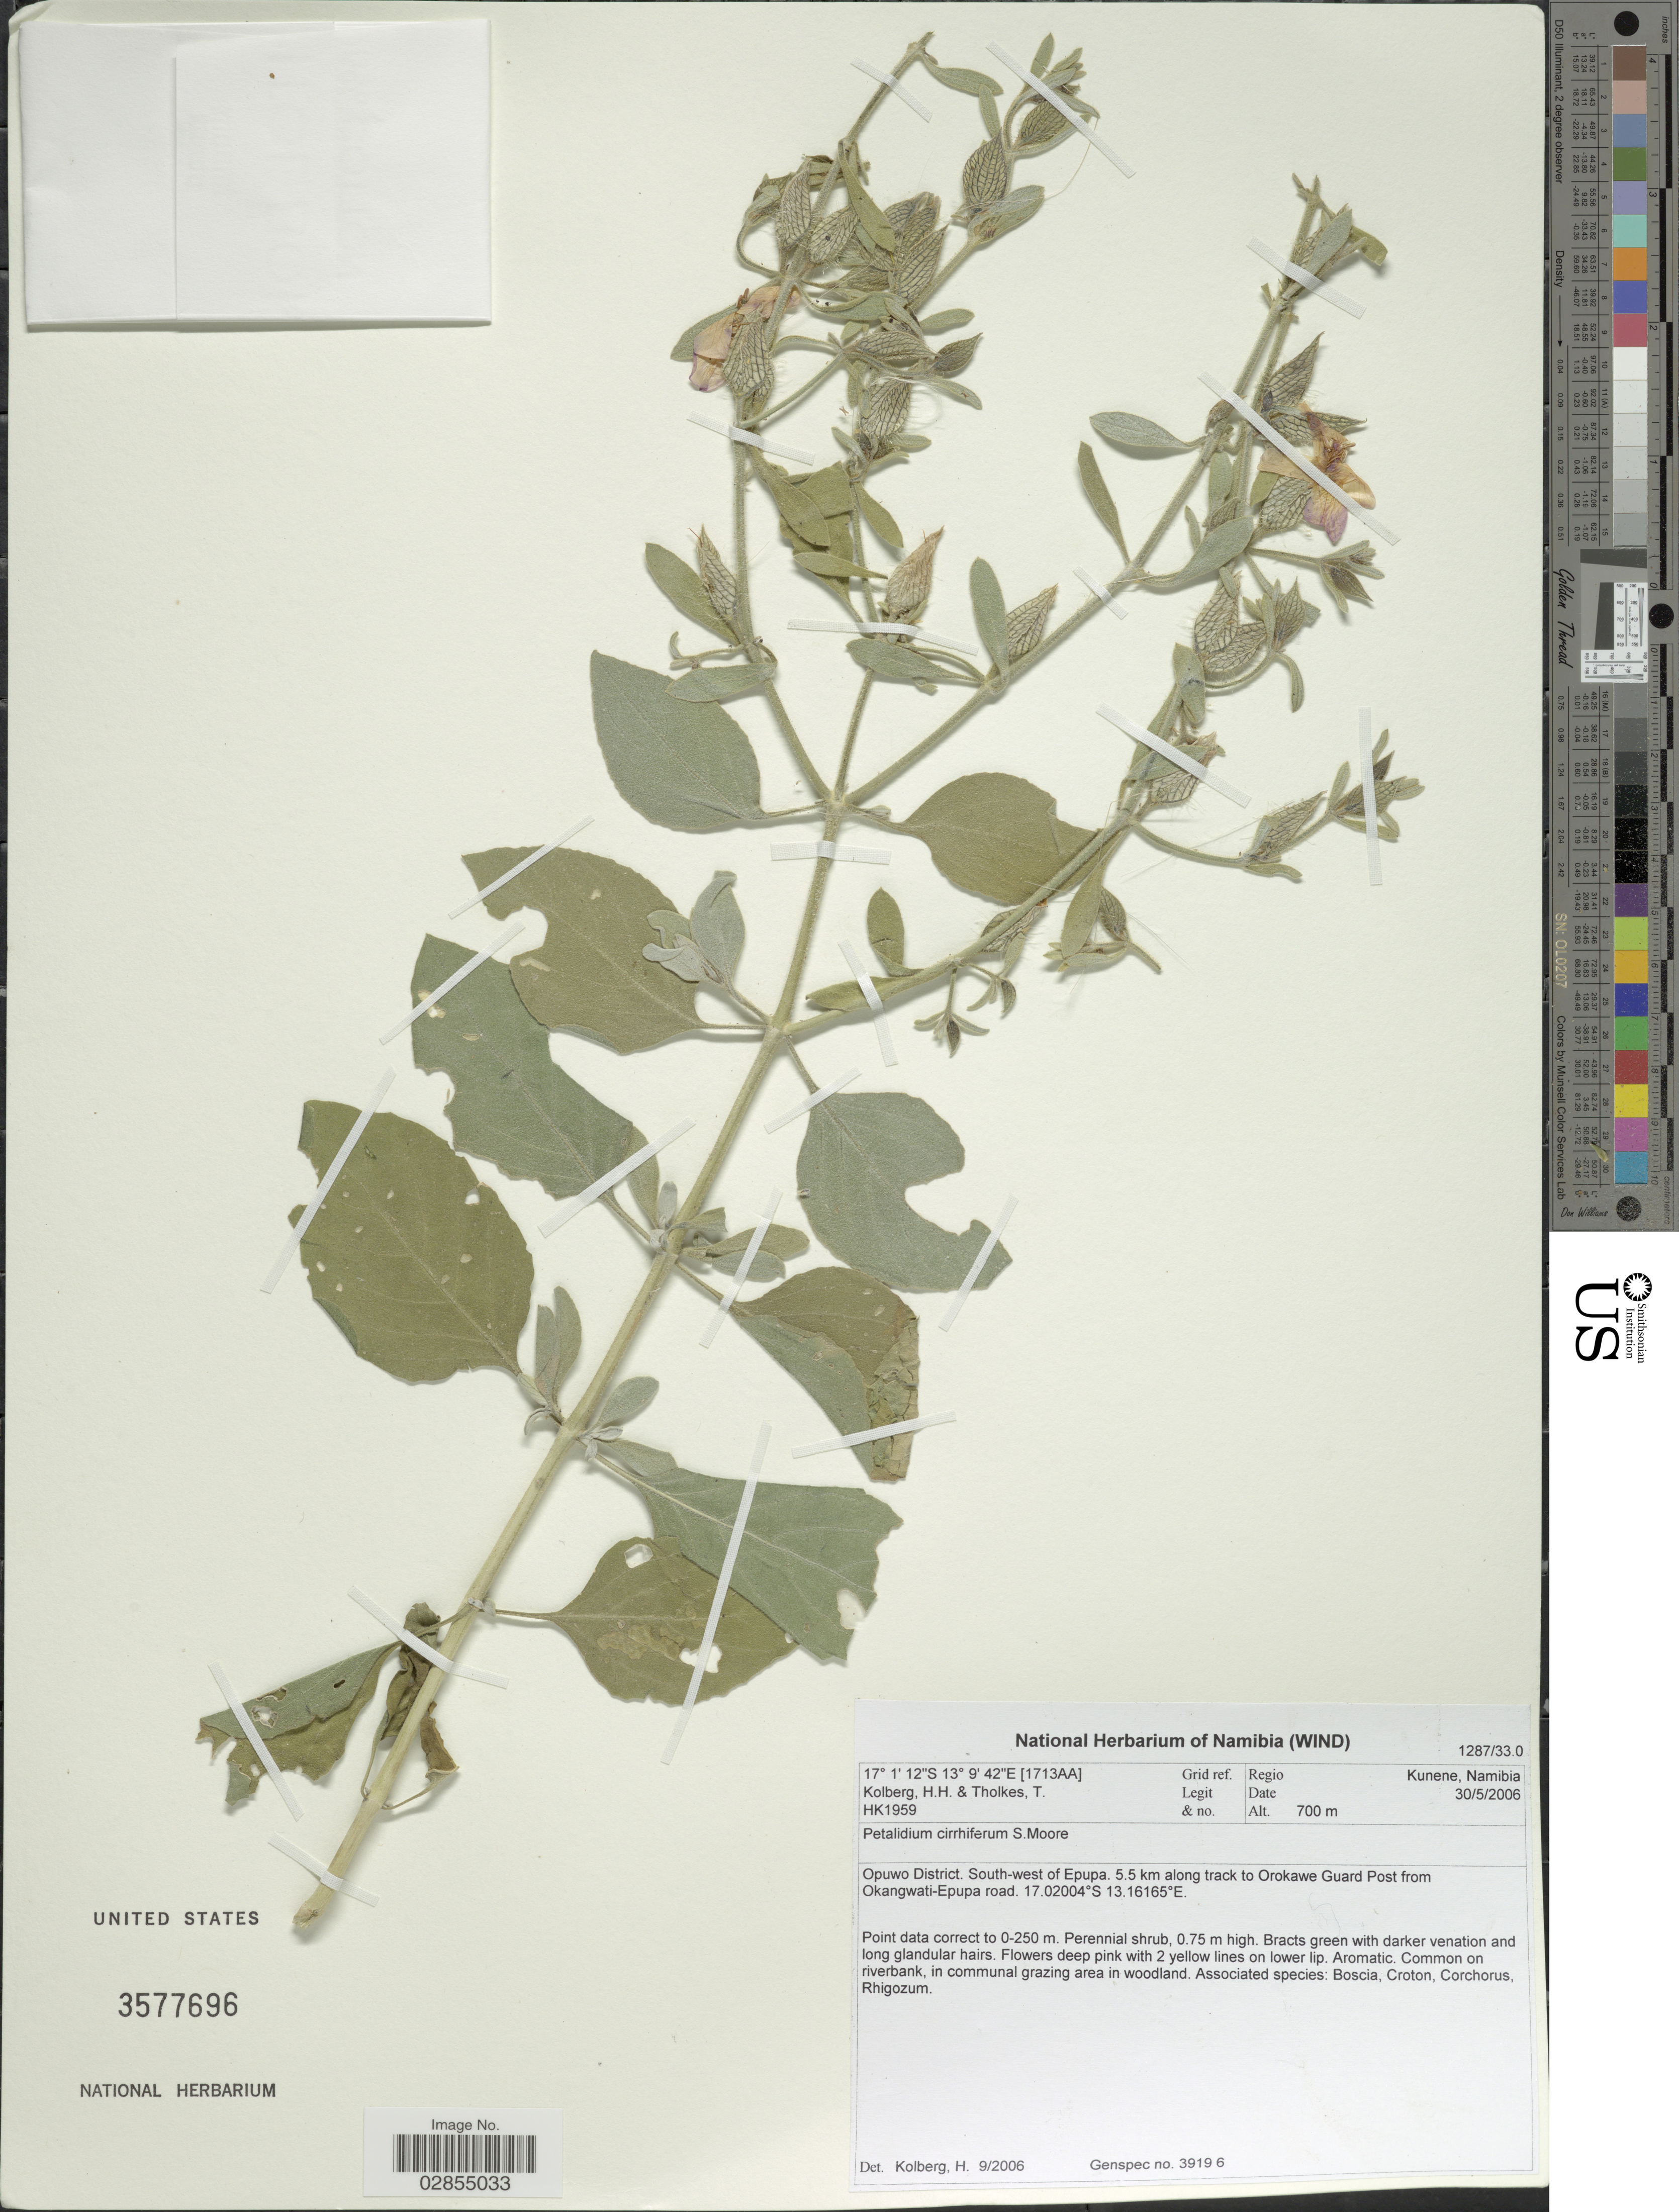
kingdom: Plantae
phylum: Tracheophyta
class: Magnoliopsida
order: Lamiales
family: Acanthaceae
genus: Petalidium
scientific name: Petalidium cirrhiferum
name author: S. Moore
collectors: H. H. Kolberg & T. Tholkes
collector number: HK1959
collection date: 2006-05-30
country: Namibia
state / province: Kunene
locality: Regio Kunene, Opuwo District, South-west of Epupa, 5.5 km along track to Orokawe Guard Post from Okangwati-Epupa road.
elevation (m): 700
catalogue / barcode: US 3577696